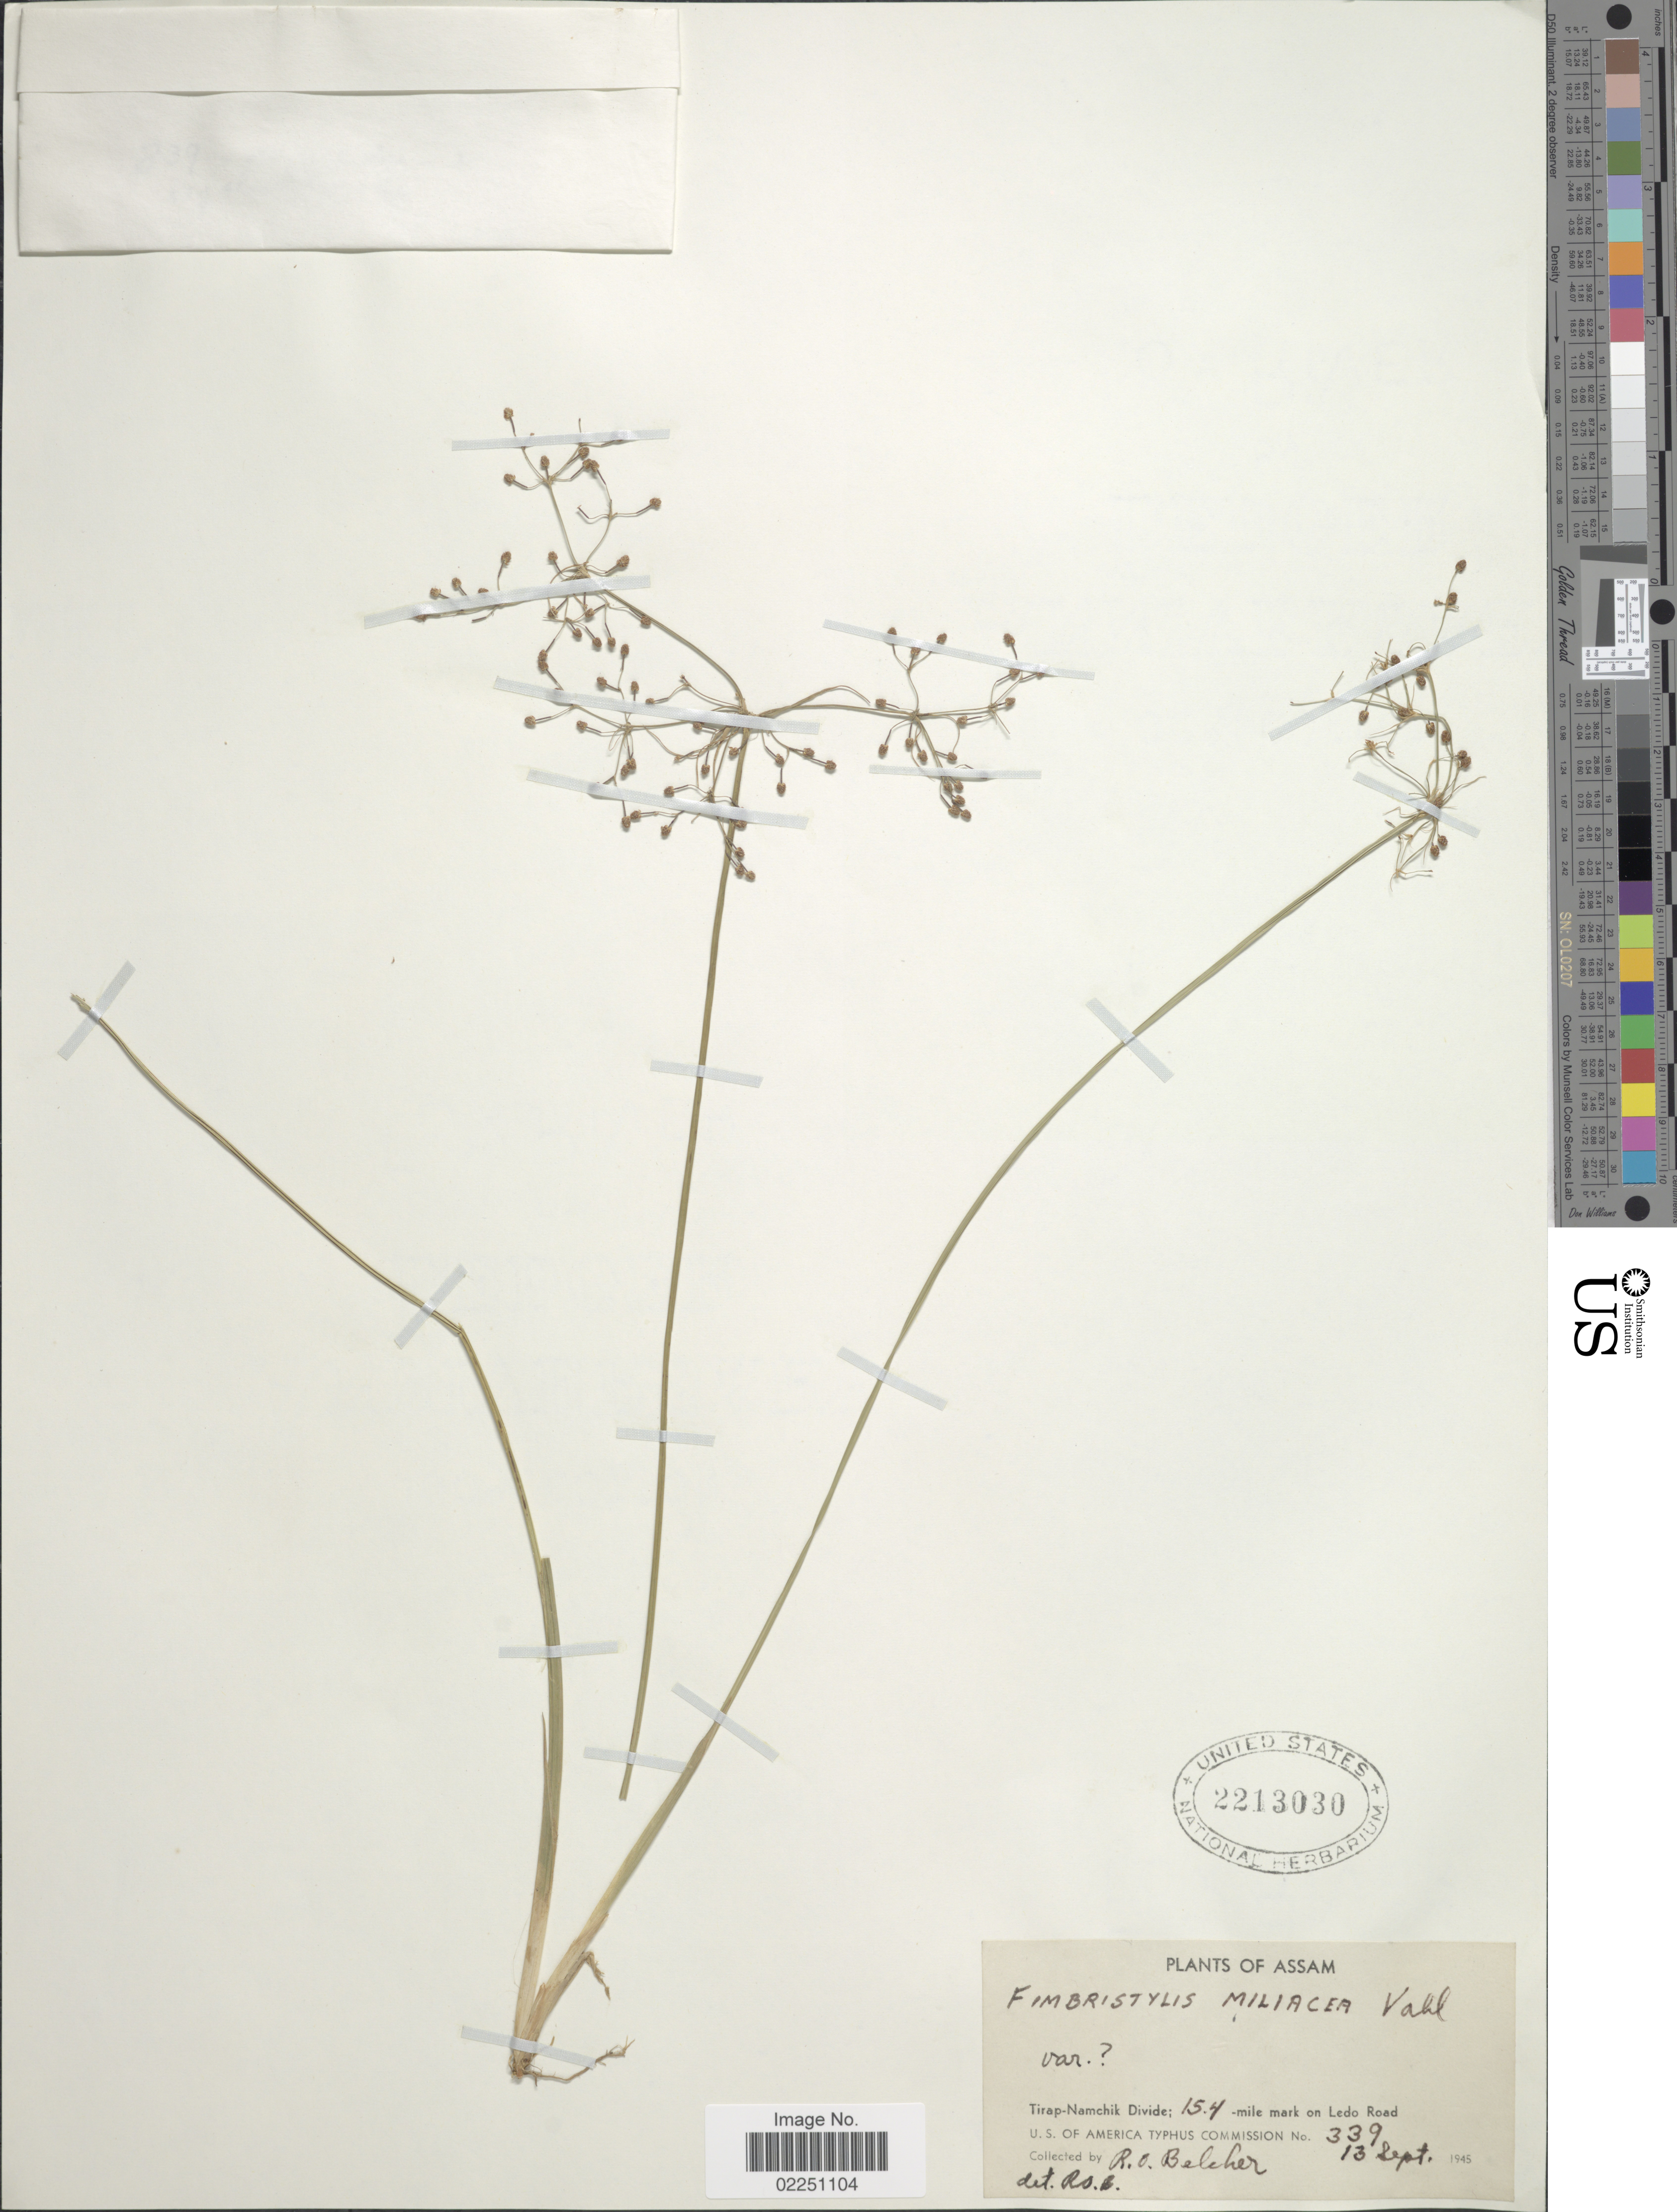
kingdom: Plantae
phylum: Tracheophyta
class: Liliopsida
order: Poales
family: Cyperaceae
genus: Fimbristylis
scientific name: Fimbristylis littoralis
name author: Gaudich.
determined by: Strong, M. T., (US), Smithsonian Institution - National Museum of Natural History (UNITED STATES)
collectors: R. Belcher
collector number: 339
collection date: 1945-09-13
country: India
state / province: Assam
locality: Tirap-Namchik Divide; 15.4-mile mark on Ledo Road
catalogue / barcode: US 2213030